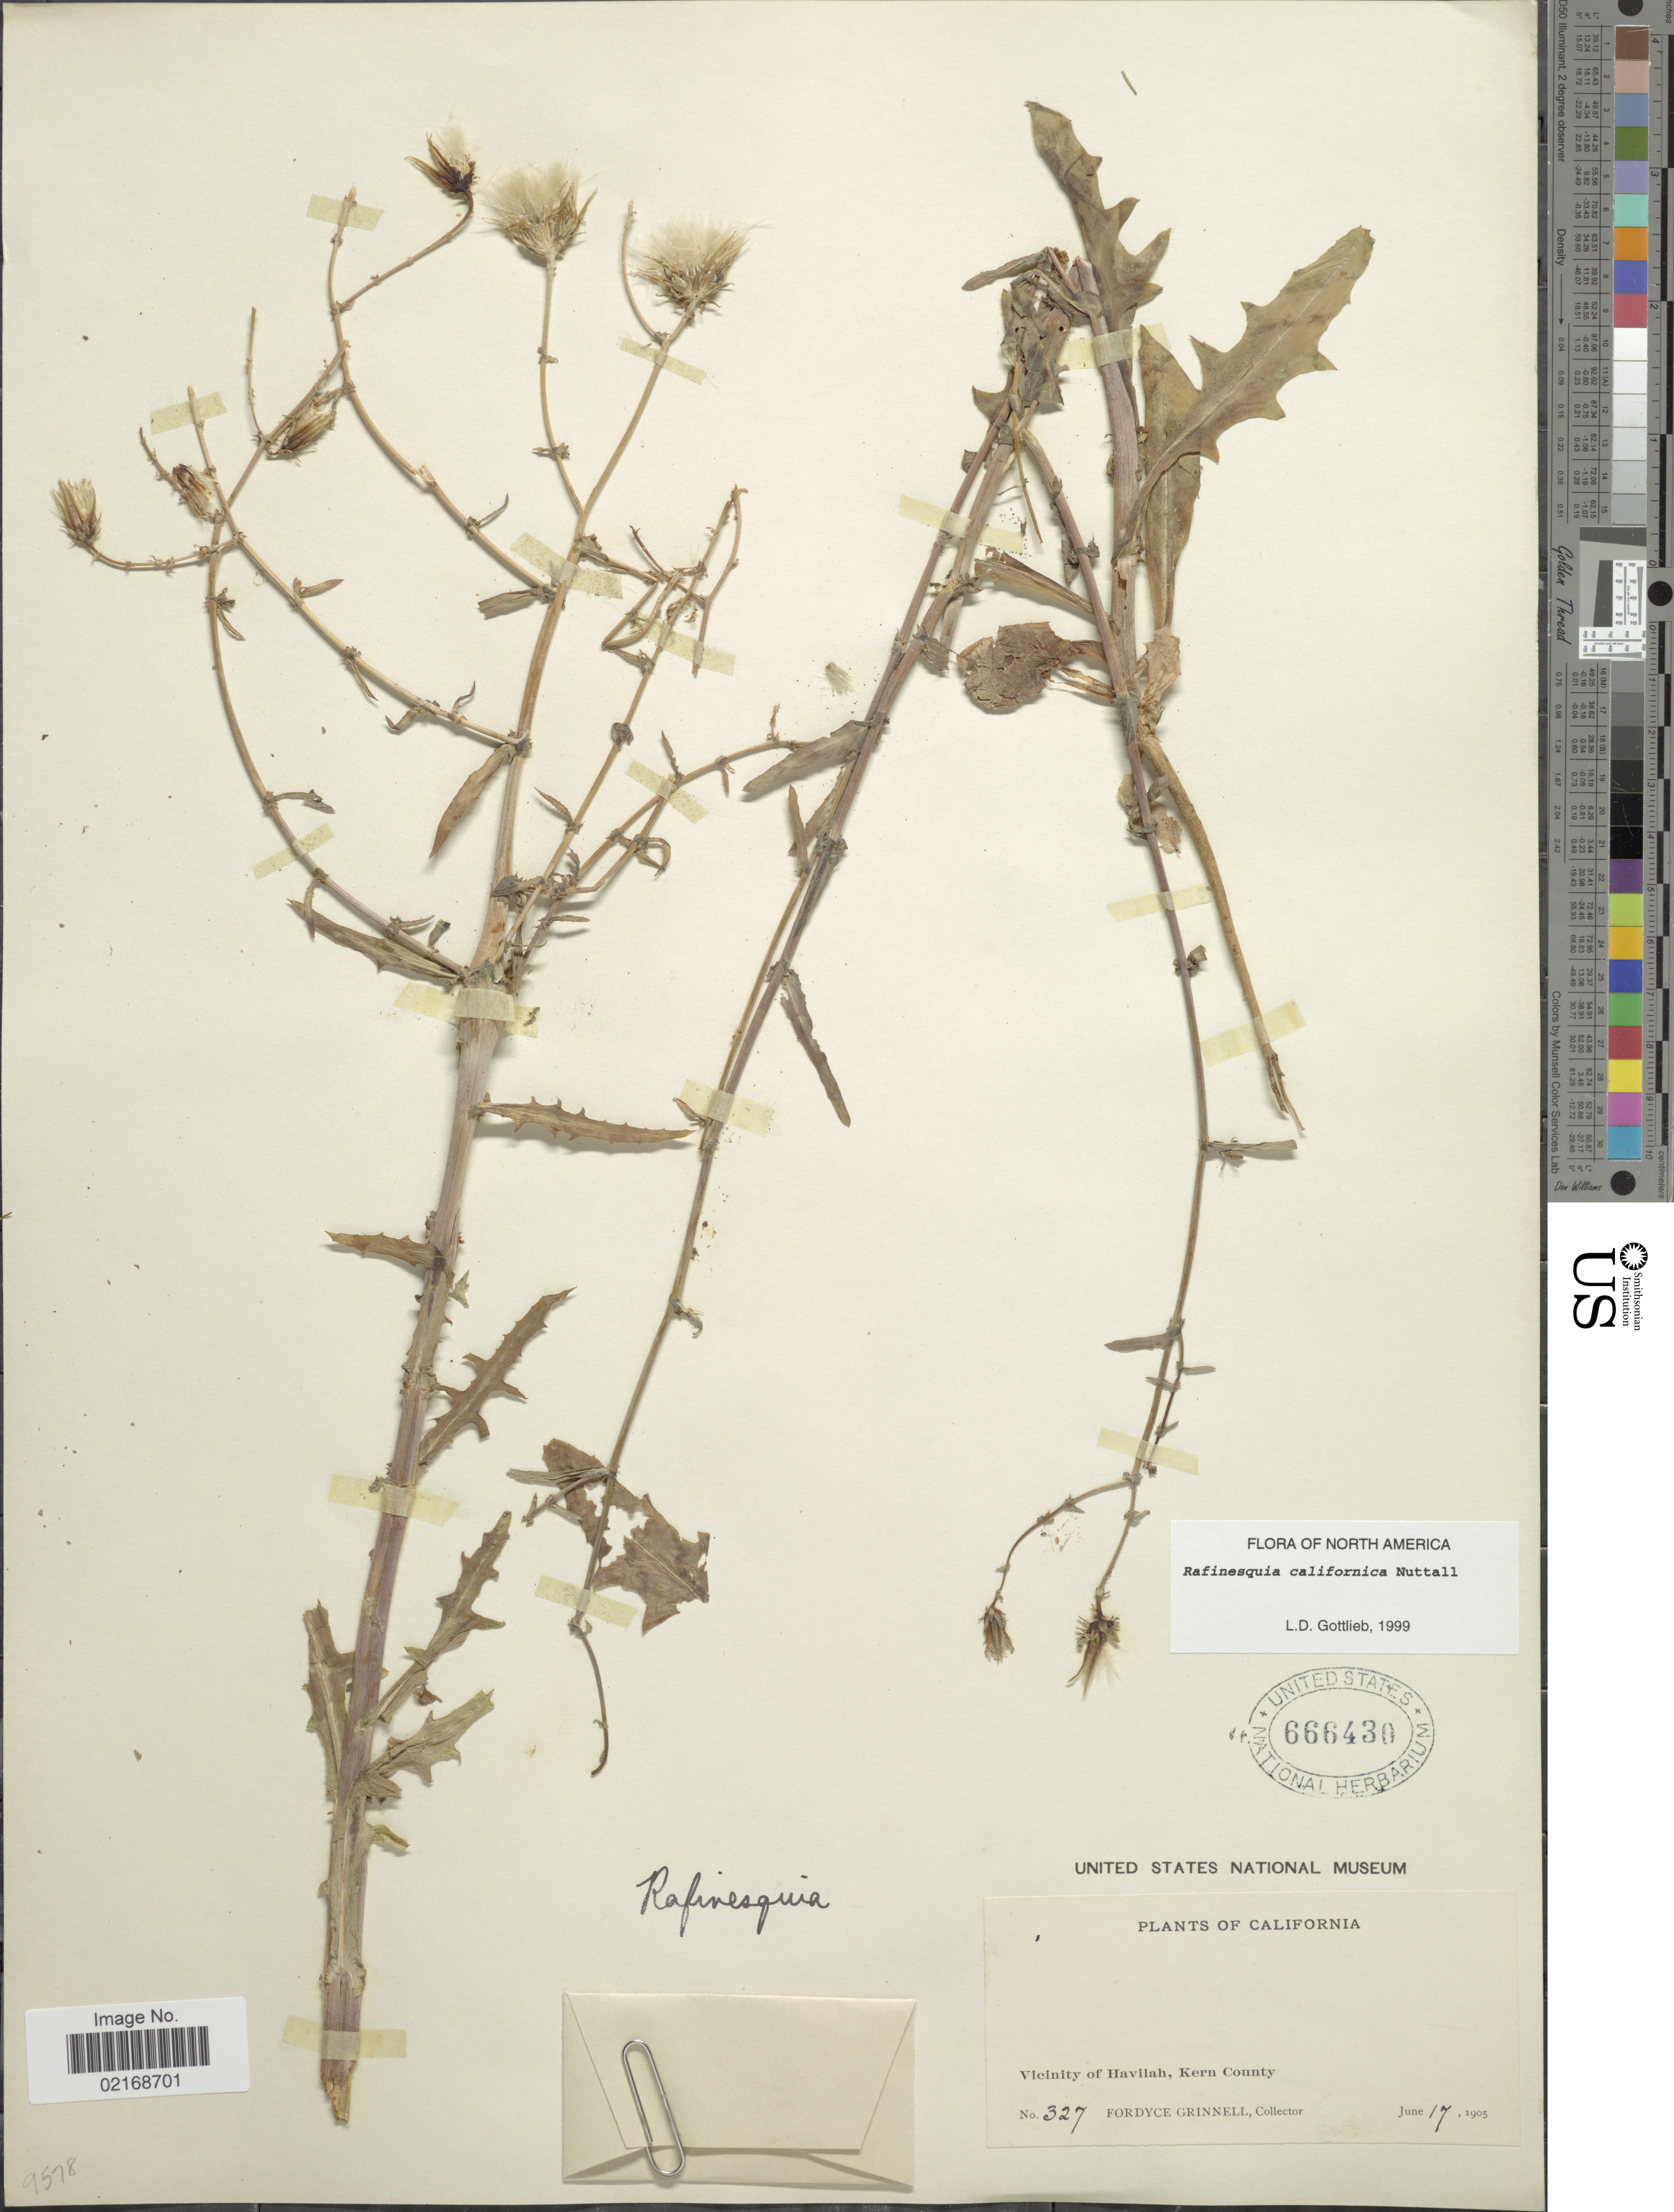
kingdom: Plantae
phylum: Tracheophyta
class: Magnoliopsida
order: Asterales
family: Asteraceae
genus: Rafinesquia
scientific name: Rafinesquia californica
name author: Nutt.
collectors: F. Grinnell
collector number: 327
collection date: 1905-06-17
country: United States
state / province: California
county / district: Kern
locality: Vicinity of Havilah, Kern County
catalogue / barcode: US 666430